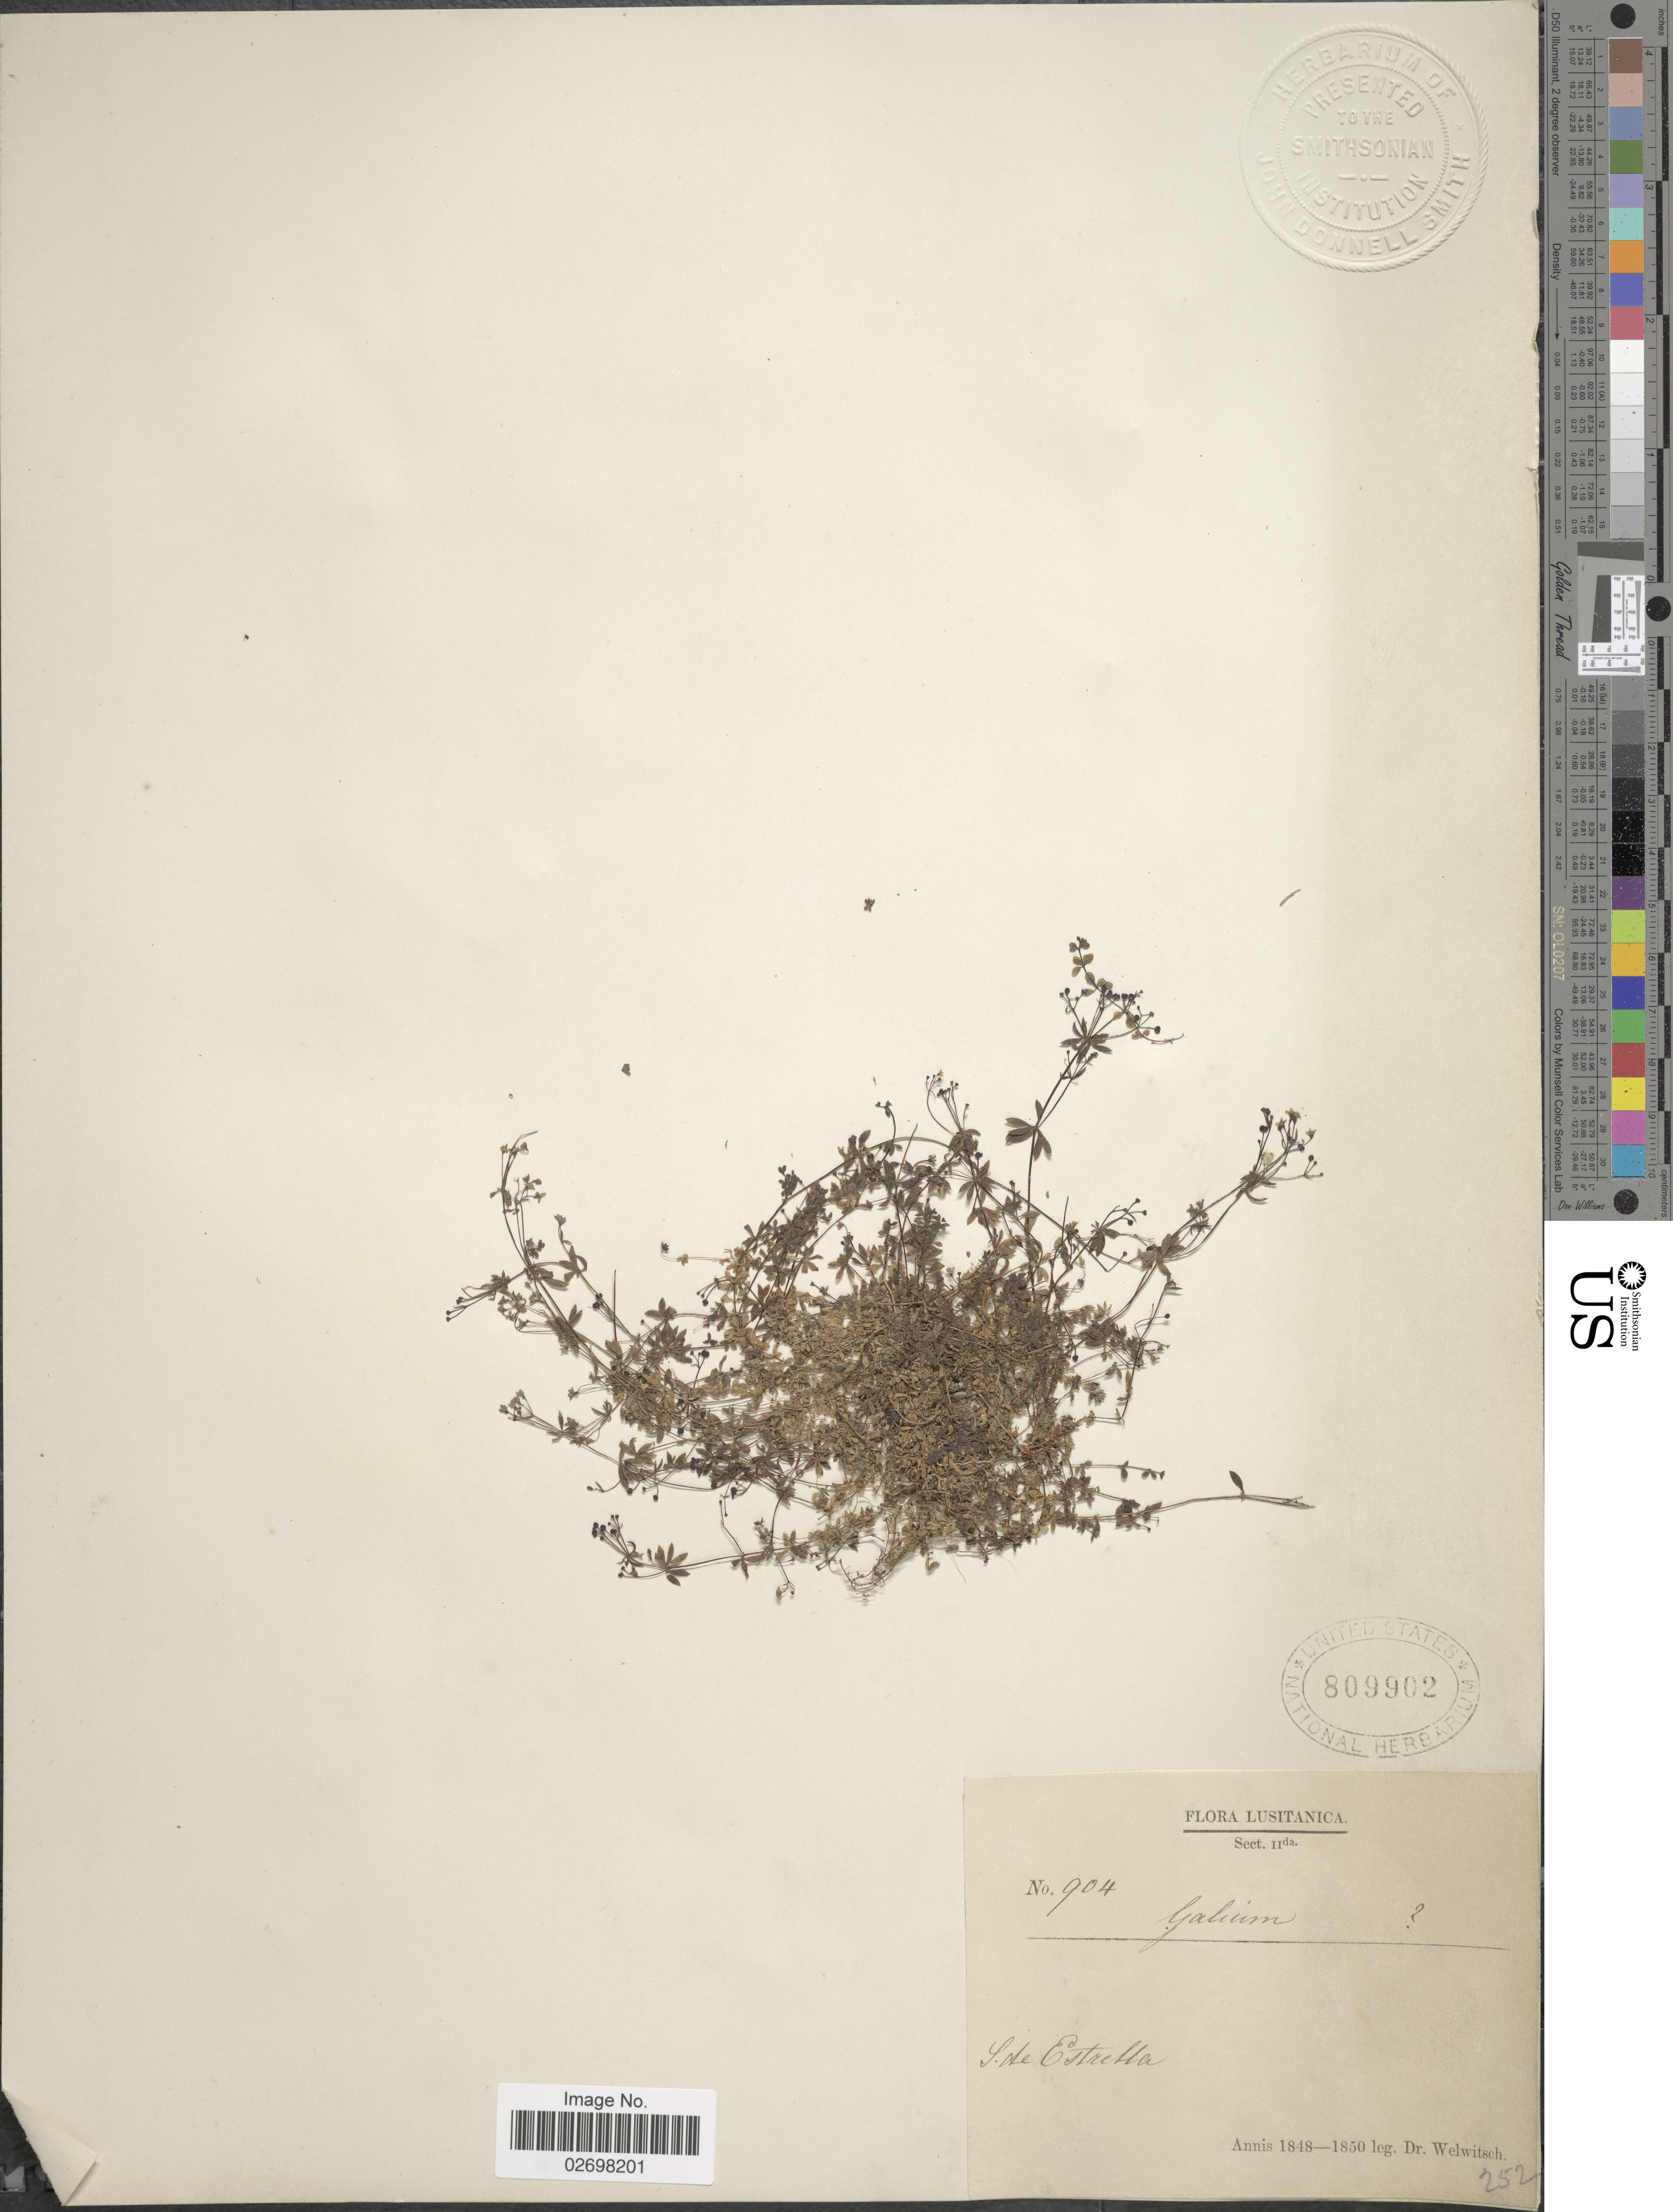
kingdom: Plantae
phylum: Tracheophyta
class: Magnoliopsida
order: Gentianales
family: Rubiaceae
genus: Galium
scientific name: Galium sp.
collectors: -. Welwitsch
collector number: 904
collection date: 1848/1850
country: Portugal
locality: Lusitanica, S de Estrella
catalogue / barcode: US 809902